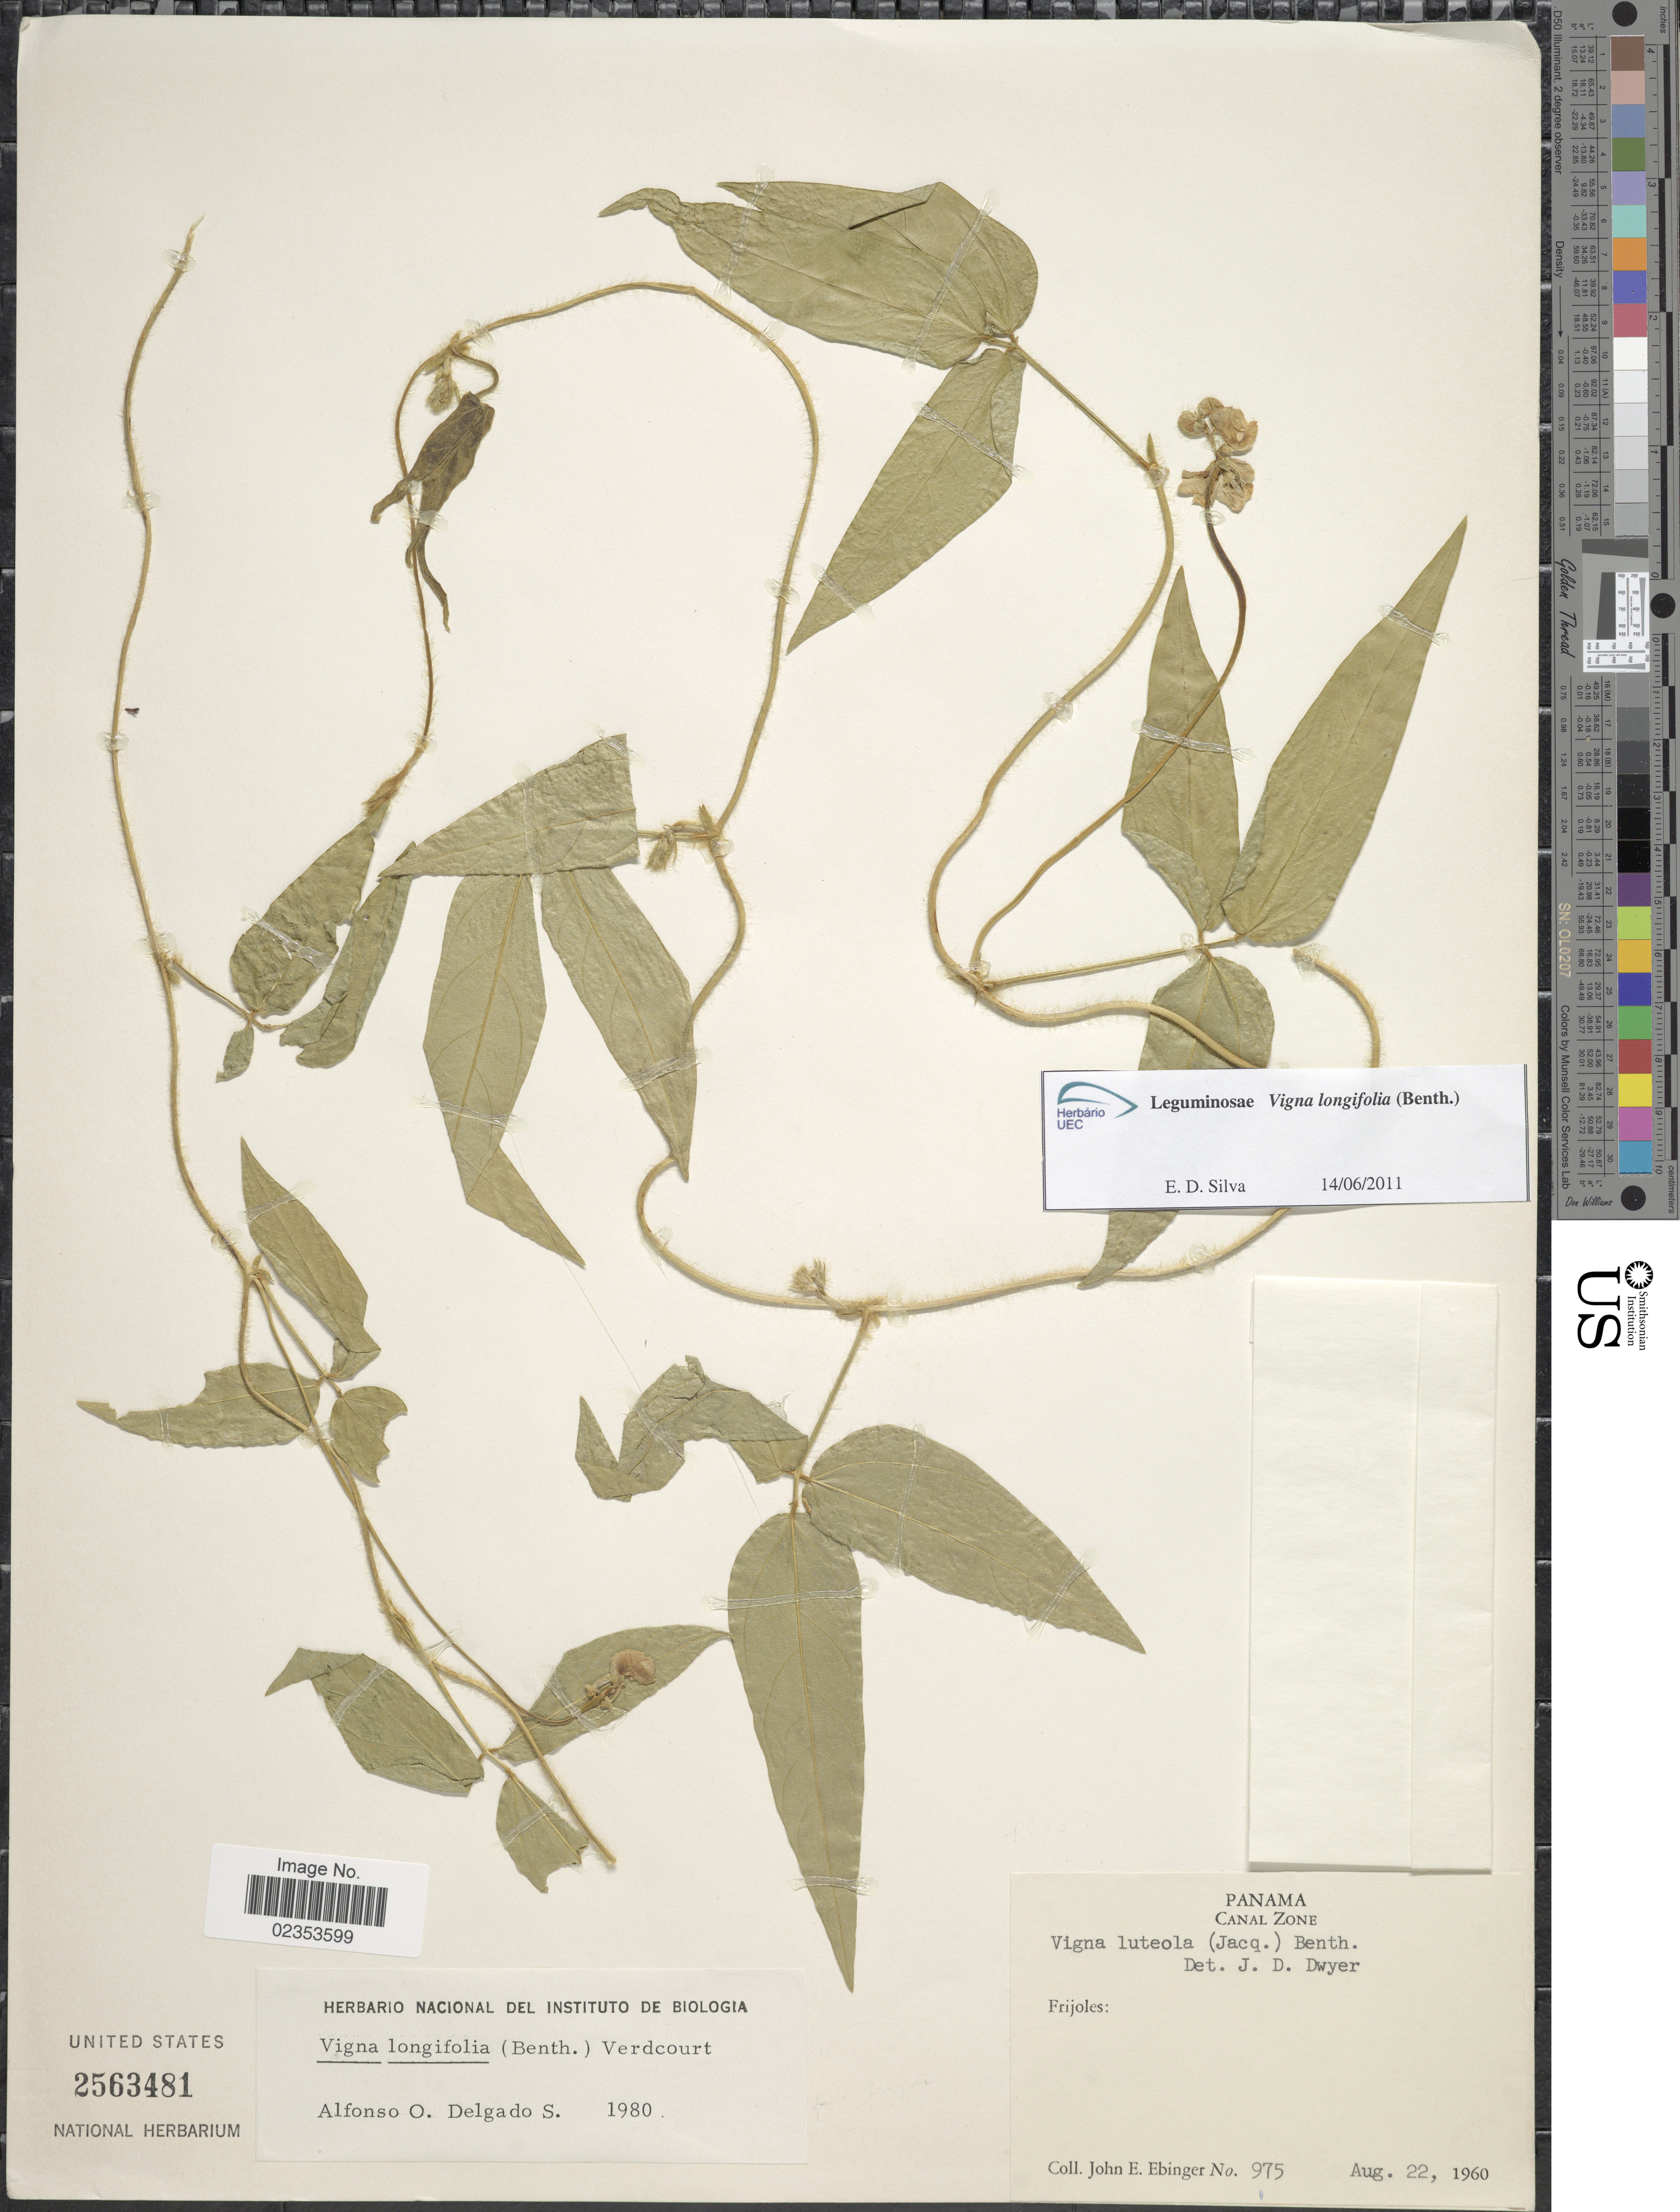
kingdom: Plantae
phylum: Tracheophyta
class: Magnoliopsida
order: Fabales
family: Fabaceae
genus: Vigna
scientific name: Vigna longifolia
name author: (Benth.) Verdc.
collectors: J. Ebinger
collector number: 975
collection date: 1960-08-22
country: Panama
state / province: Colón / Panamá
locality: Canal Zone, Frijoles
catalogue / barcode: US 2653481